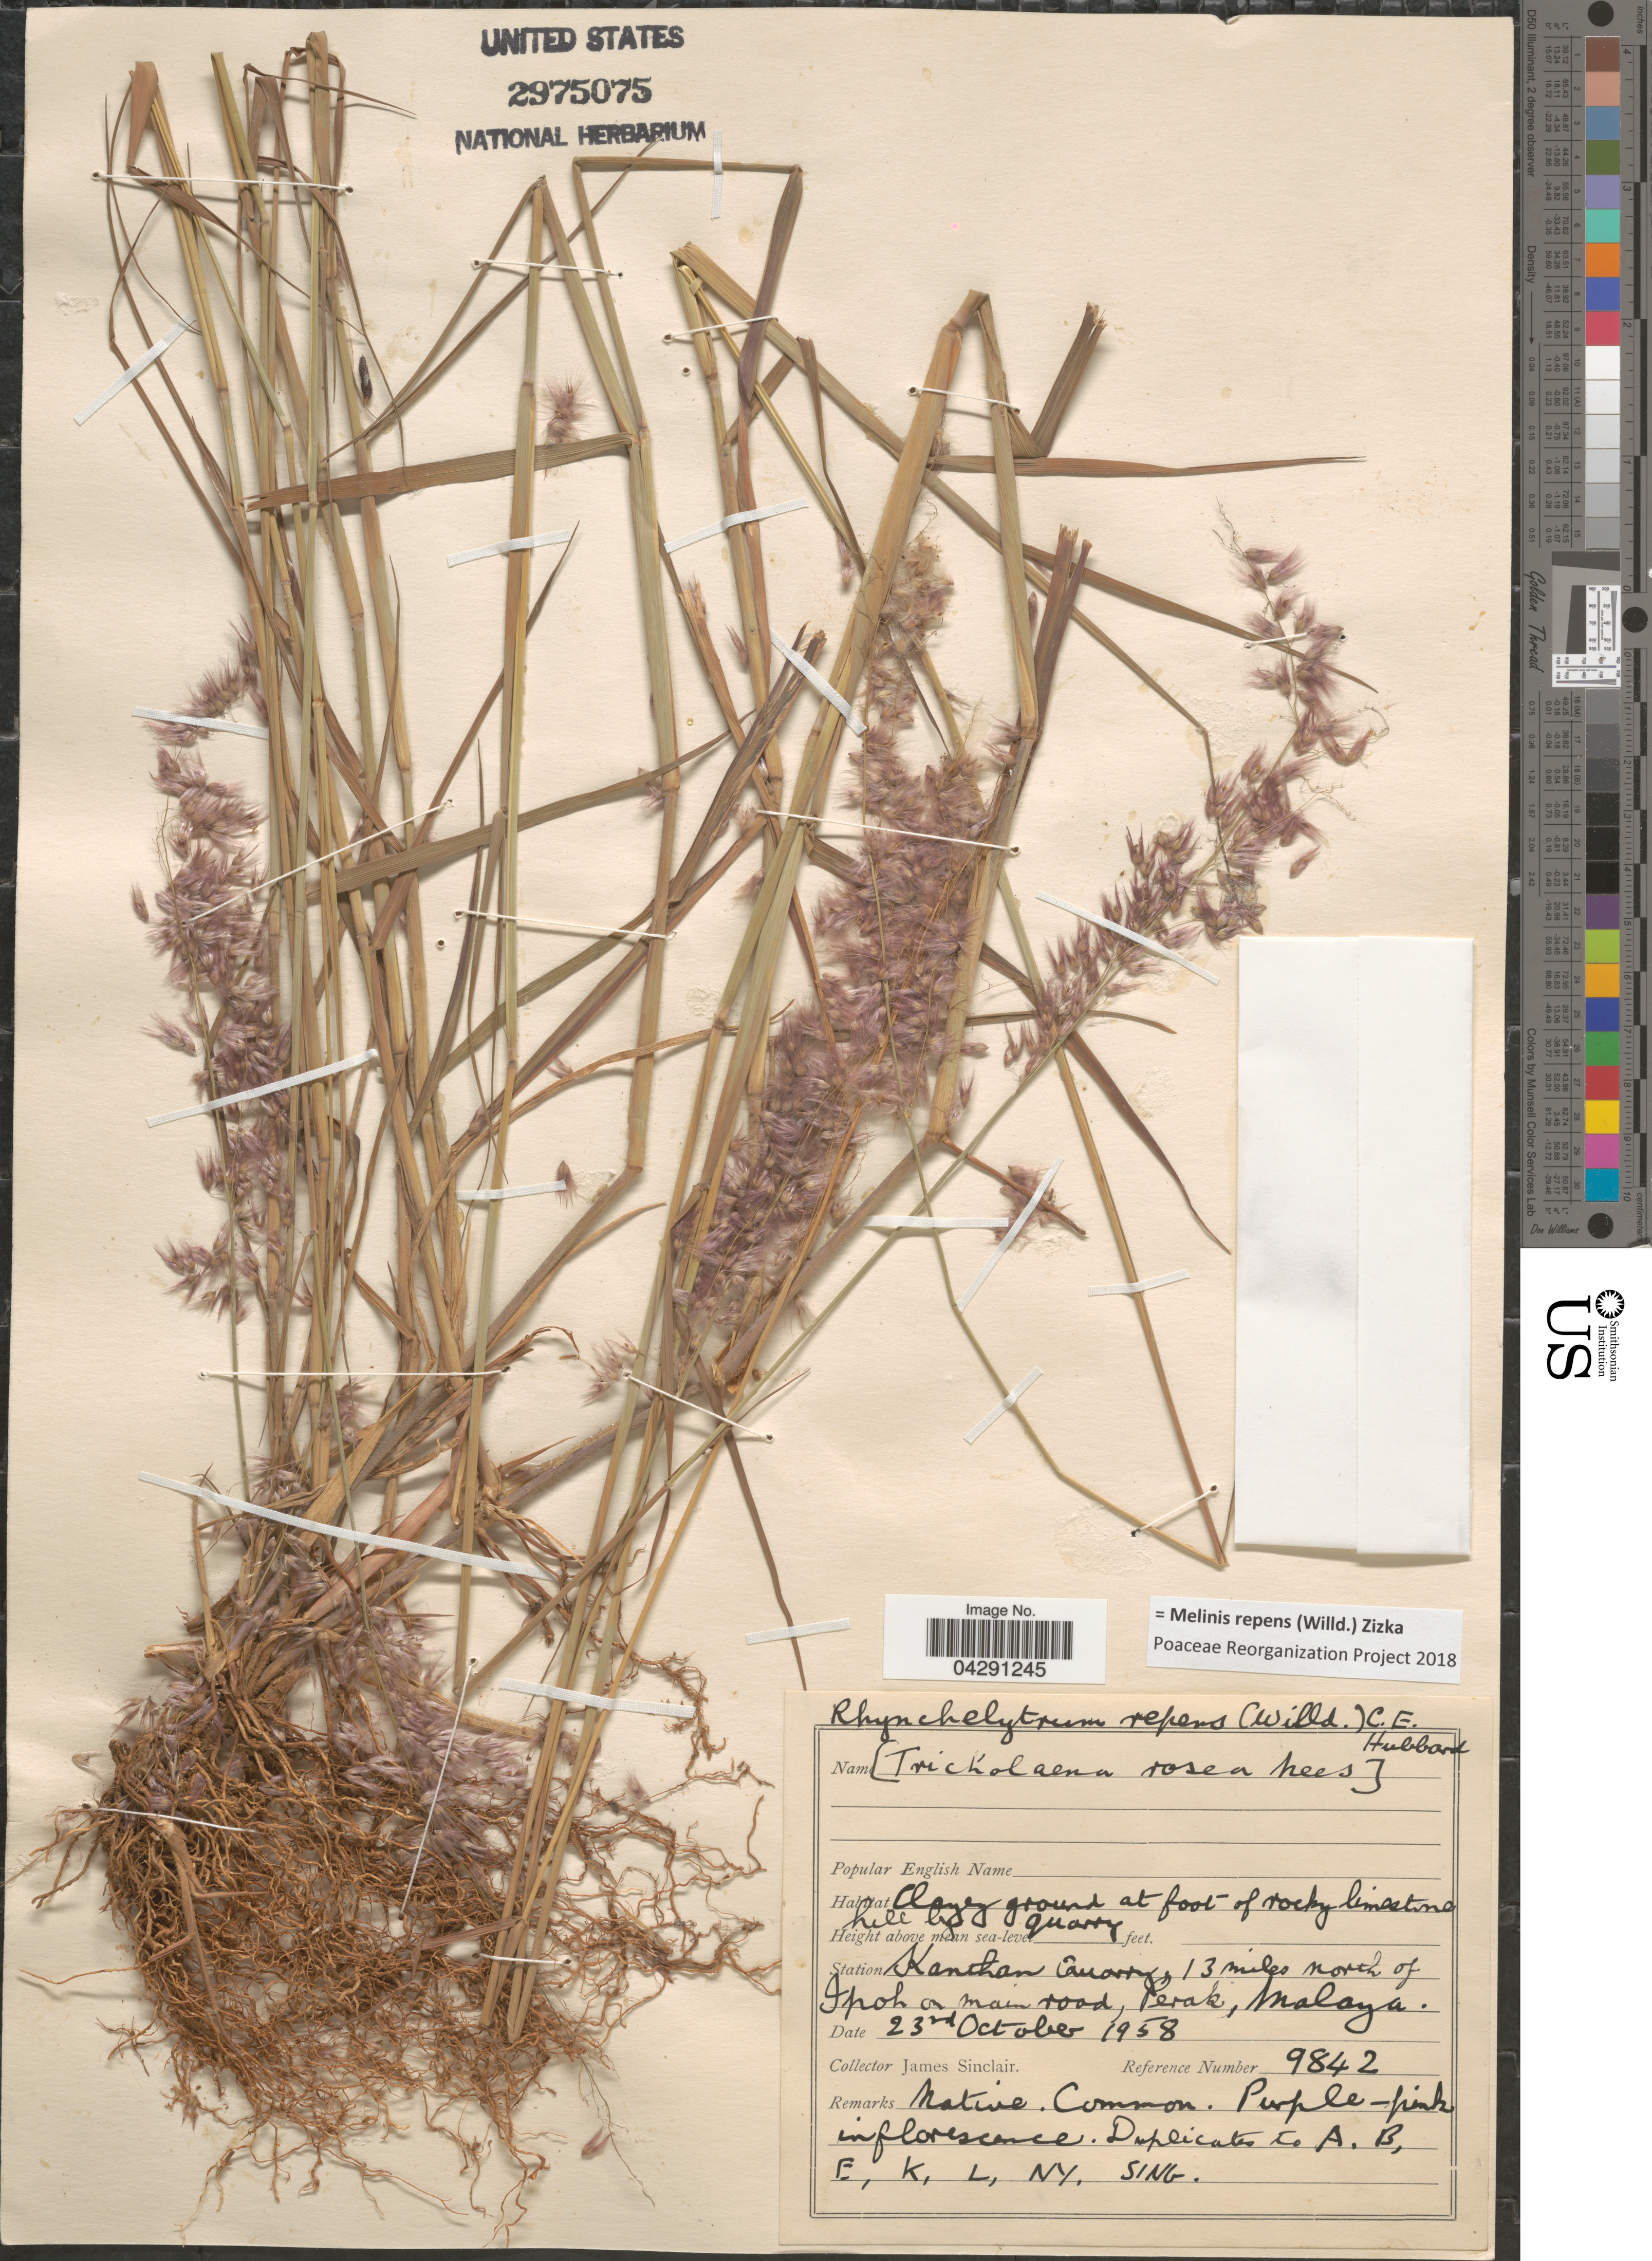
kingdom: Plantae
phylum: Tracheophyta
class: Liliopsida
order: Poales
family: Poaceae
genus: Melinis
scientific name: Melinis repens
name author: (Willd.) Zizka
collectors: J. Sinclair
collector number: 9842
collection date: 1958-10-23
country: Malaysia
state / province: Perak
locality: Station Kanthan Quarry, 13 miles north of Ipoh on main road, Malaya.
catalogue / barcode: US 2975075